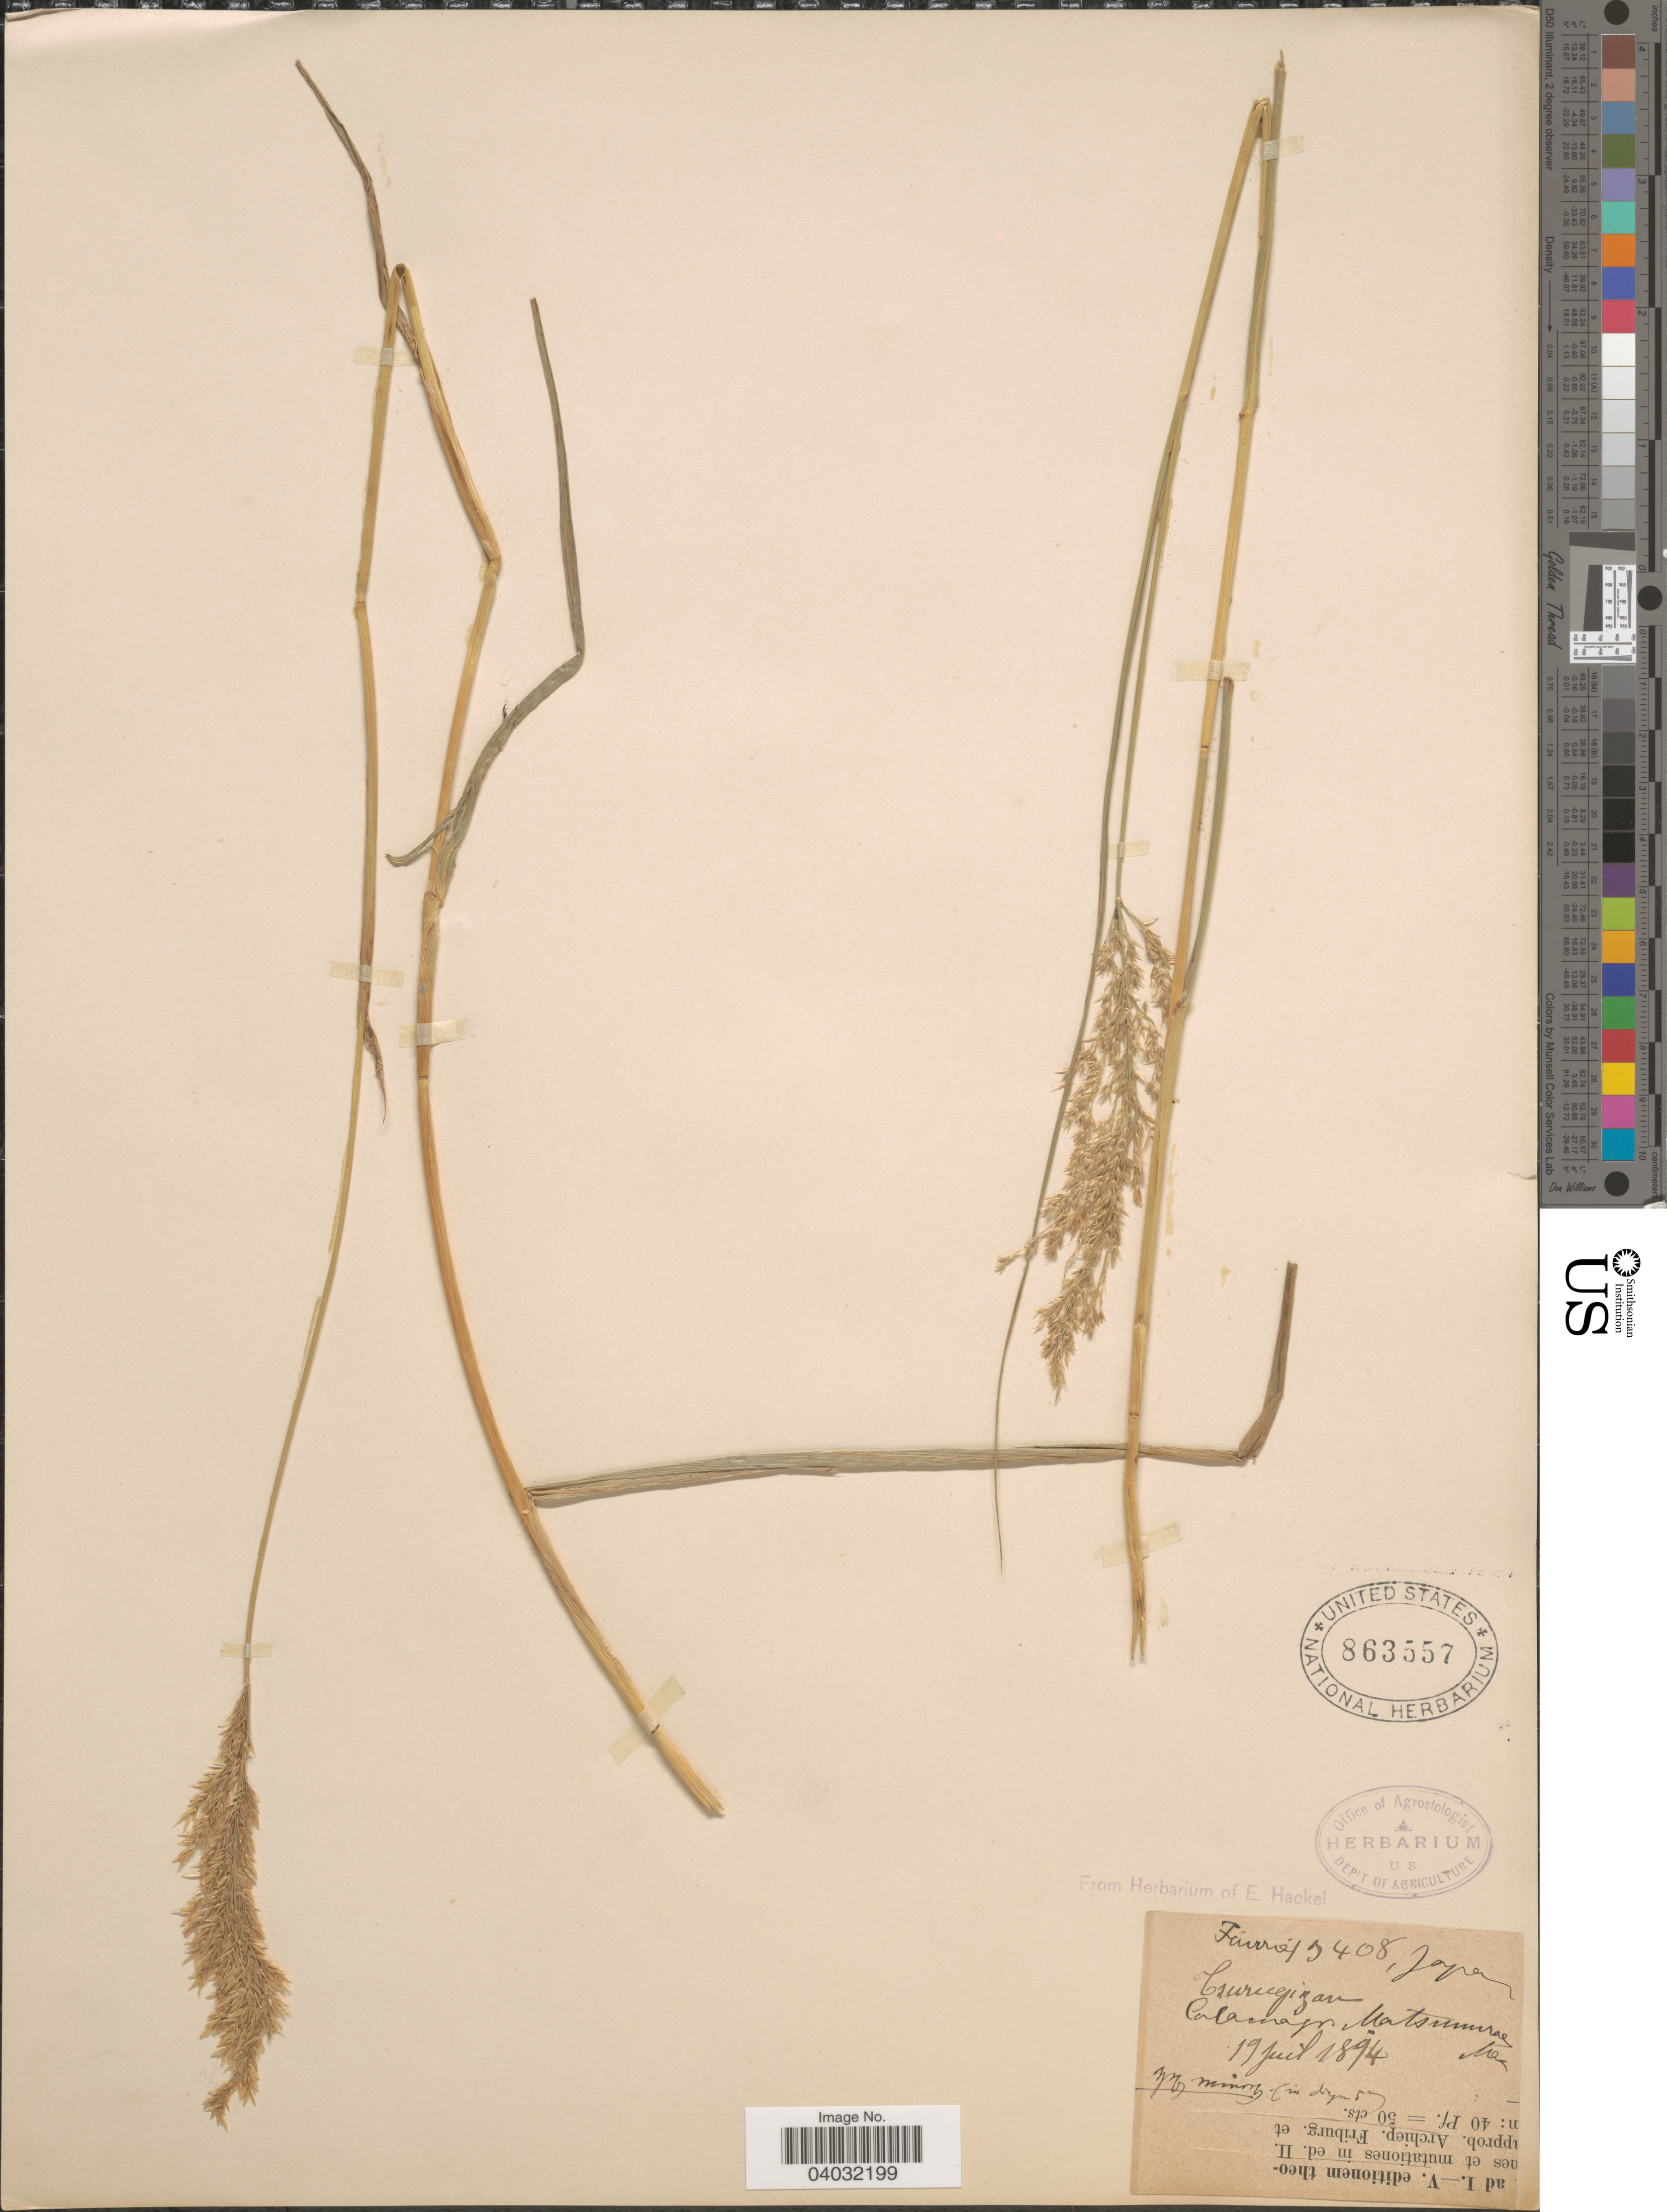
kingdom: Plantae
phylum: Tracheophyta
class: Liliopsida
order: Poales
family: Poaceae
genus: Calamagrostis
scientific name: Calamagrostis matsumurae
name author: Maxim.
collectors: -. Faurie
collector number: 19408*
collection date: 1894-07-19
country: Japan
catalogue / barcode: US 863557